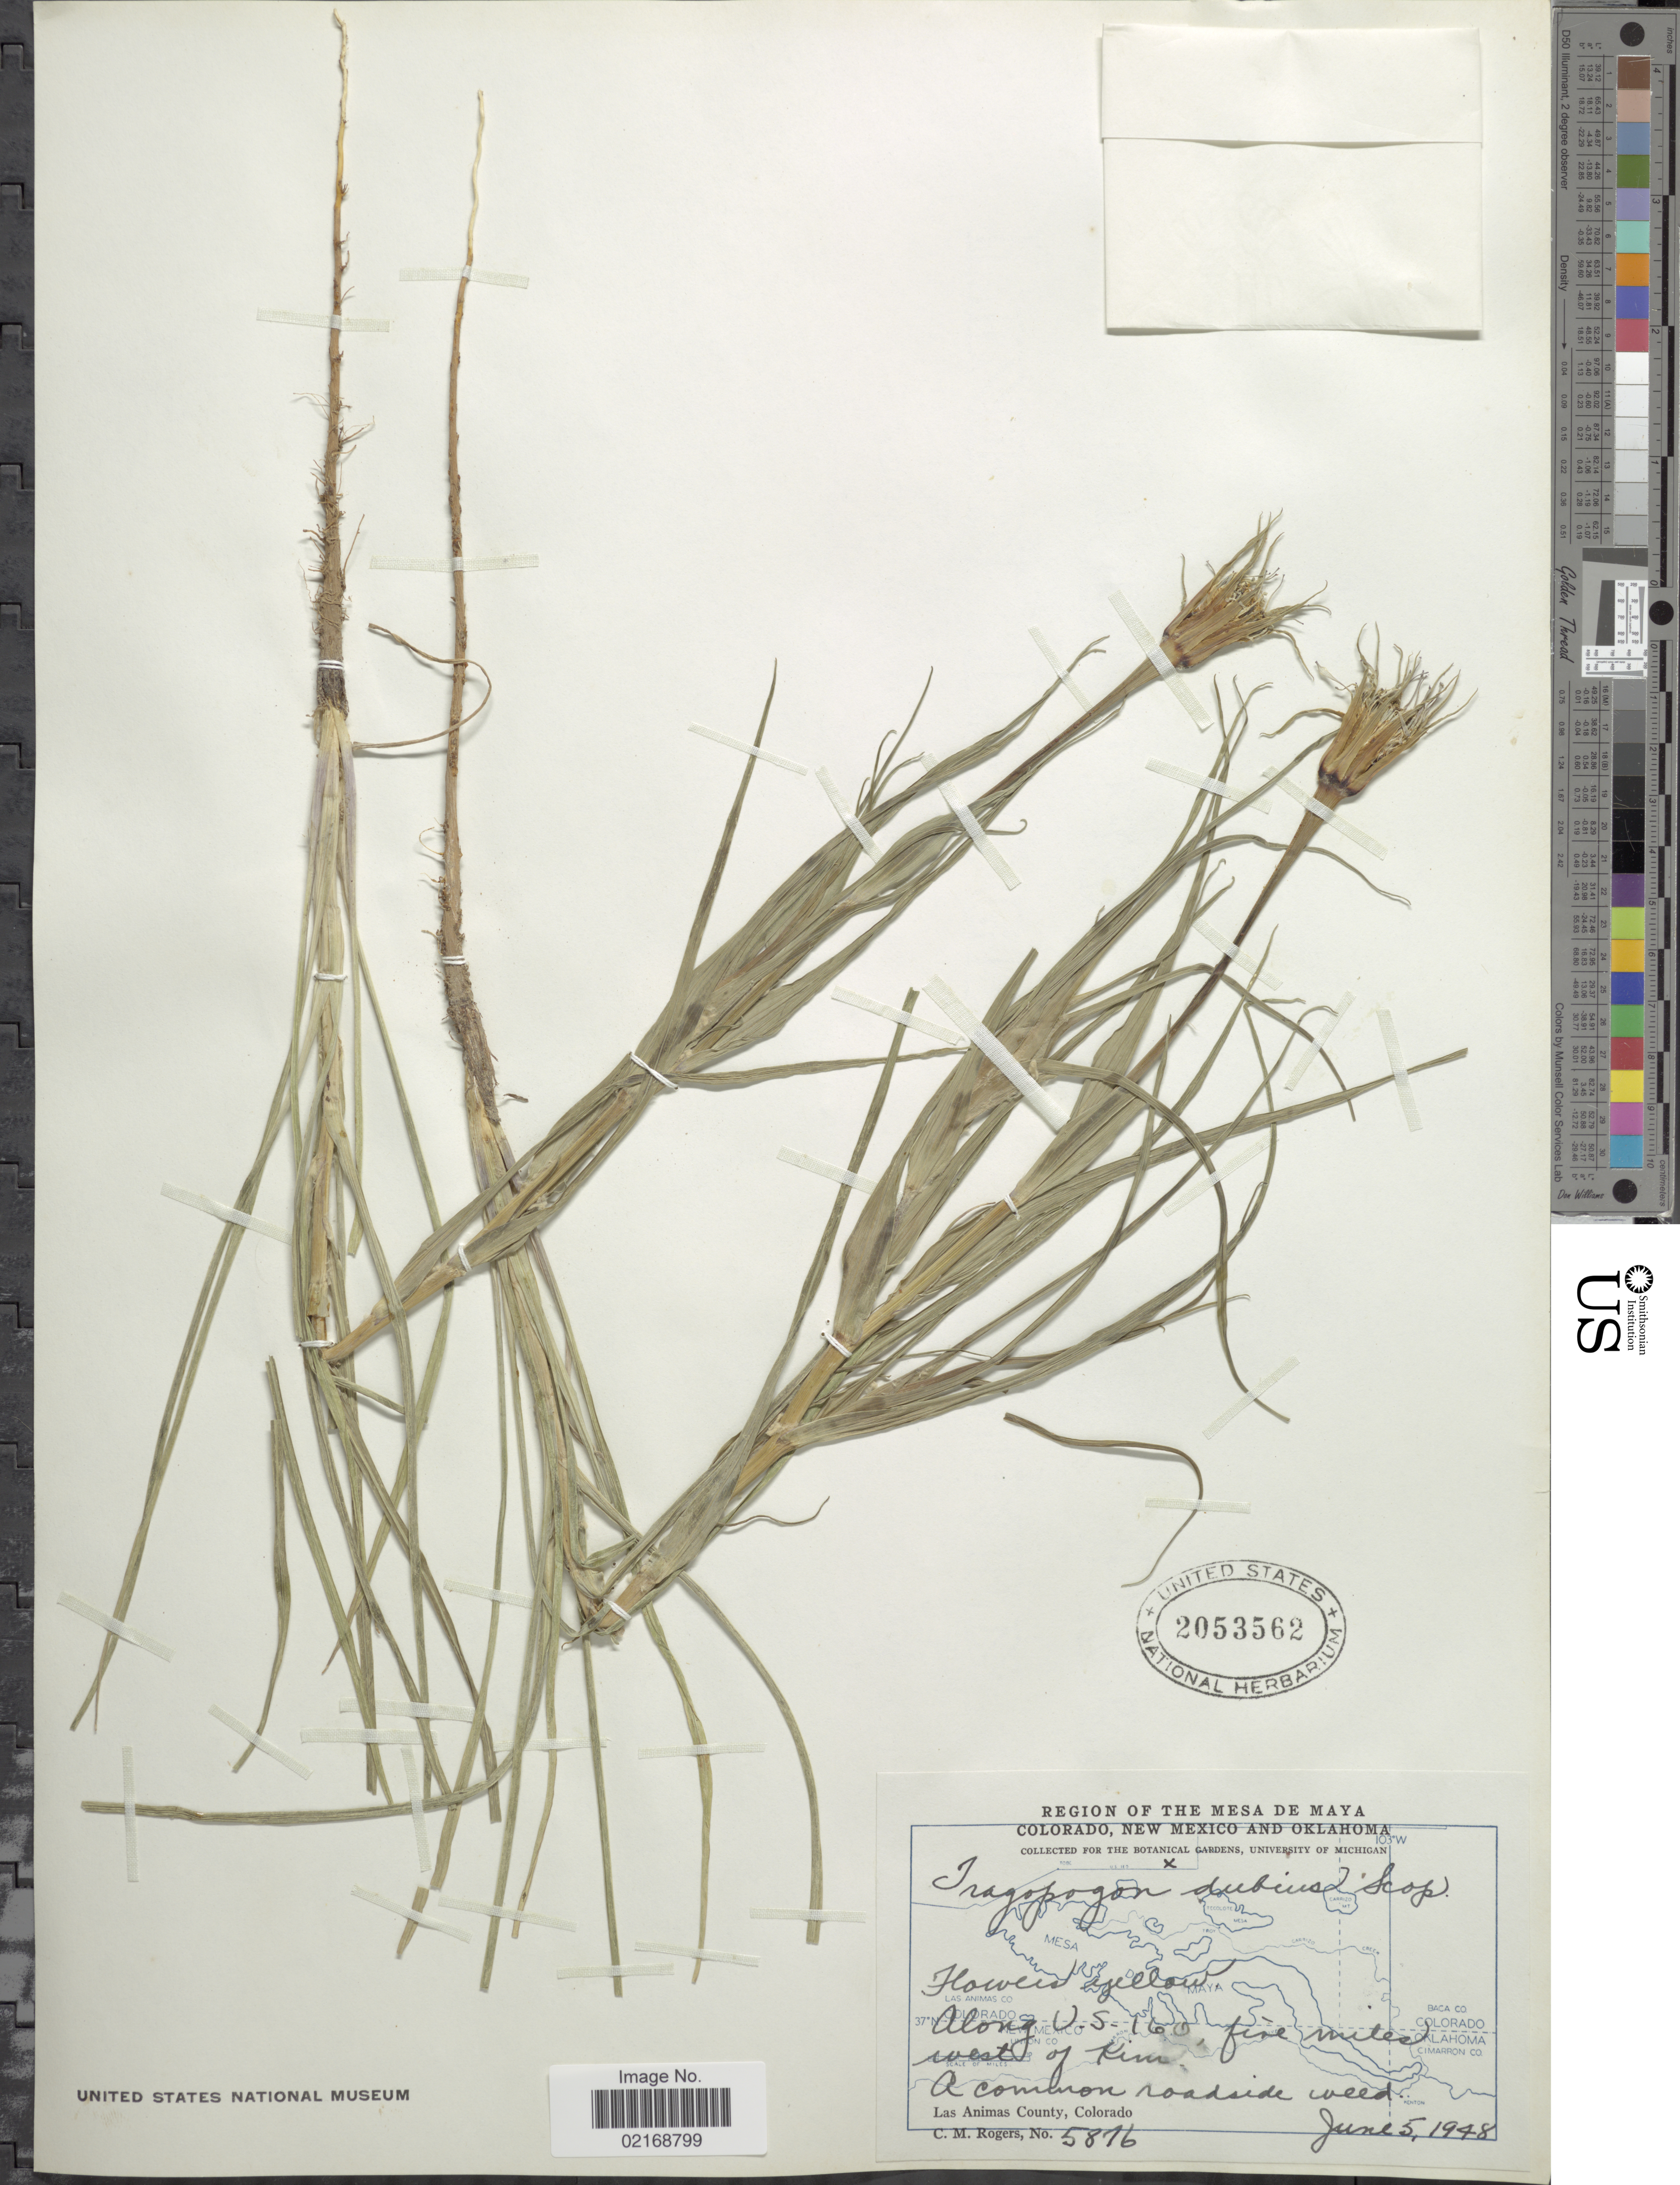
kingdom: Plantae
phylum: Tracheophyta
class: Magnoliopsida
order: Asterales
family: Asteraceae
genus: Tragopogon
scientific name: Tragopogon dubius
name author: Scop.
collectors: C. M. Rogers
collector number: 5816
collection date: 1948-06-05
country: United States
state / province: Colorado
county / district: Las Animas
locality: Along U.S. 160, five miles west of Kim, Las Animas County.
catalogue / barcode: US 2053562